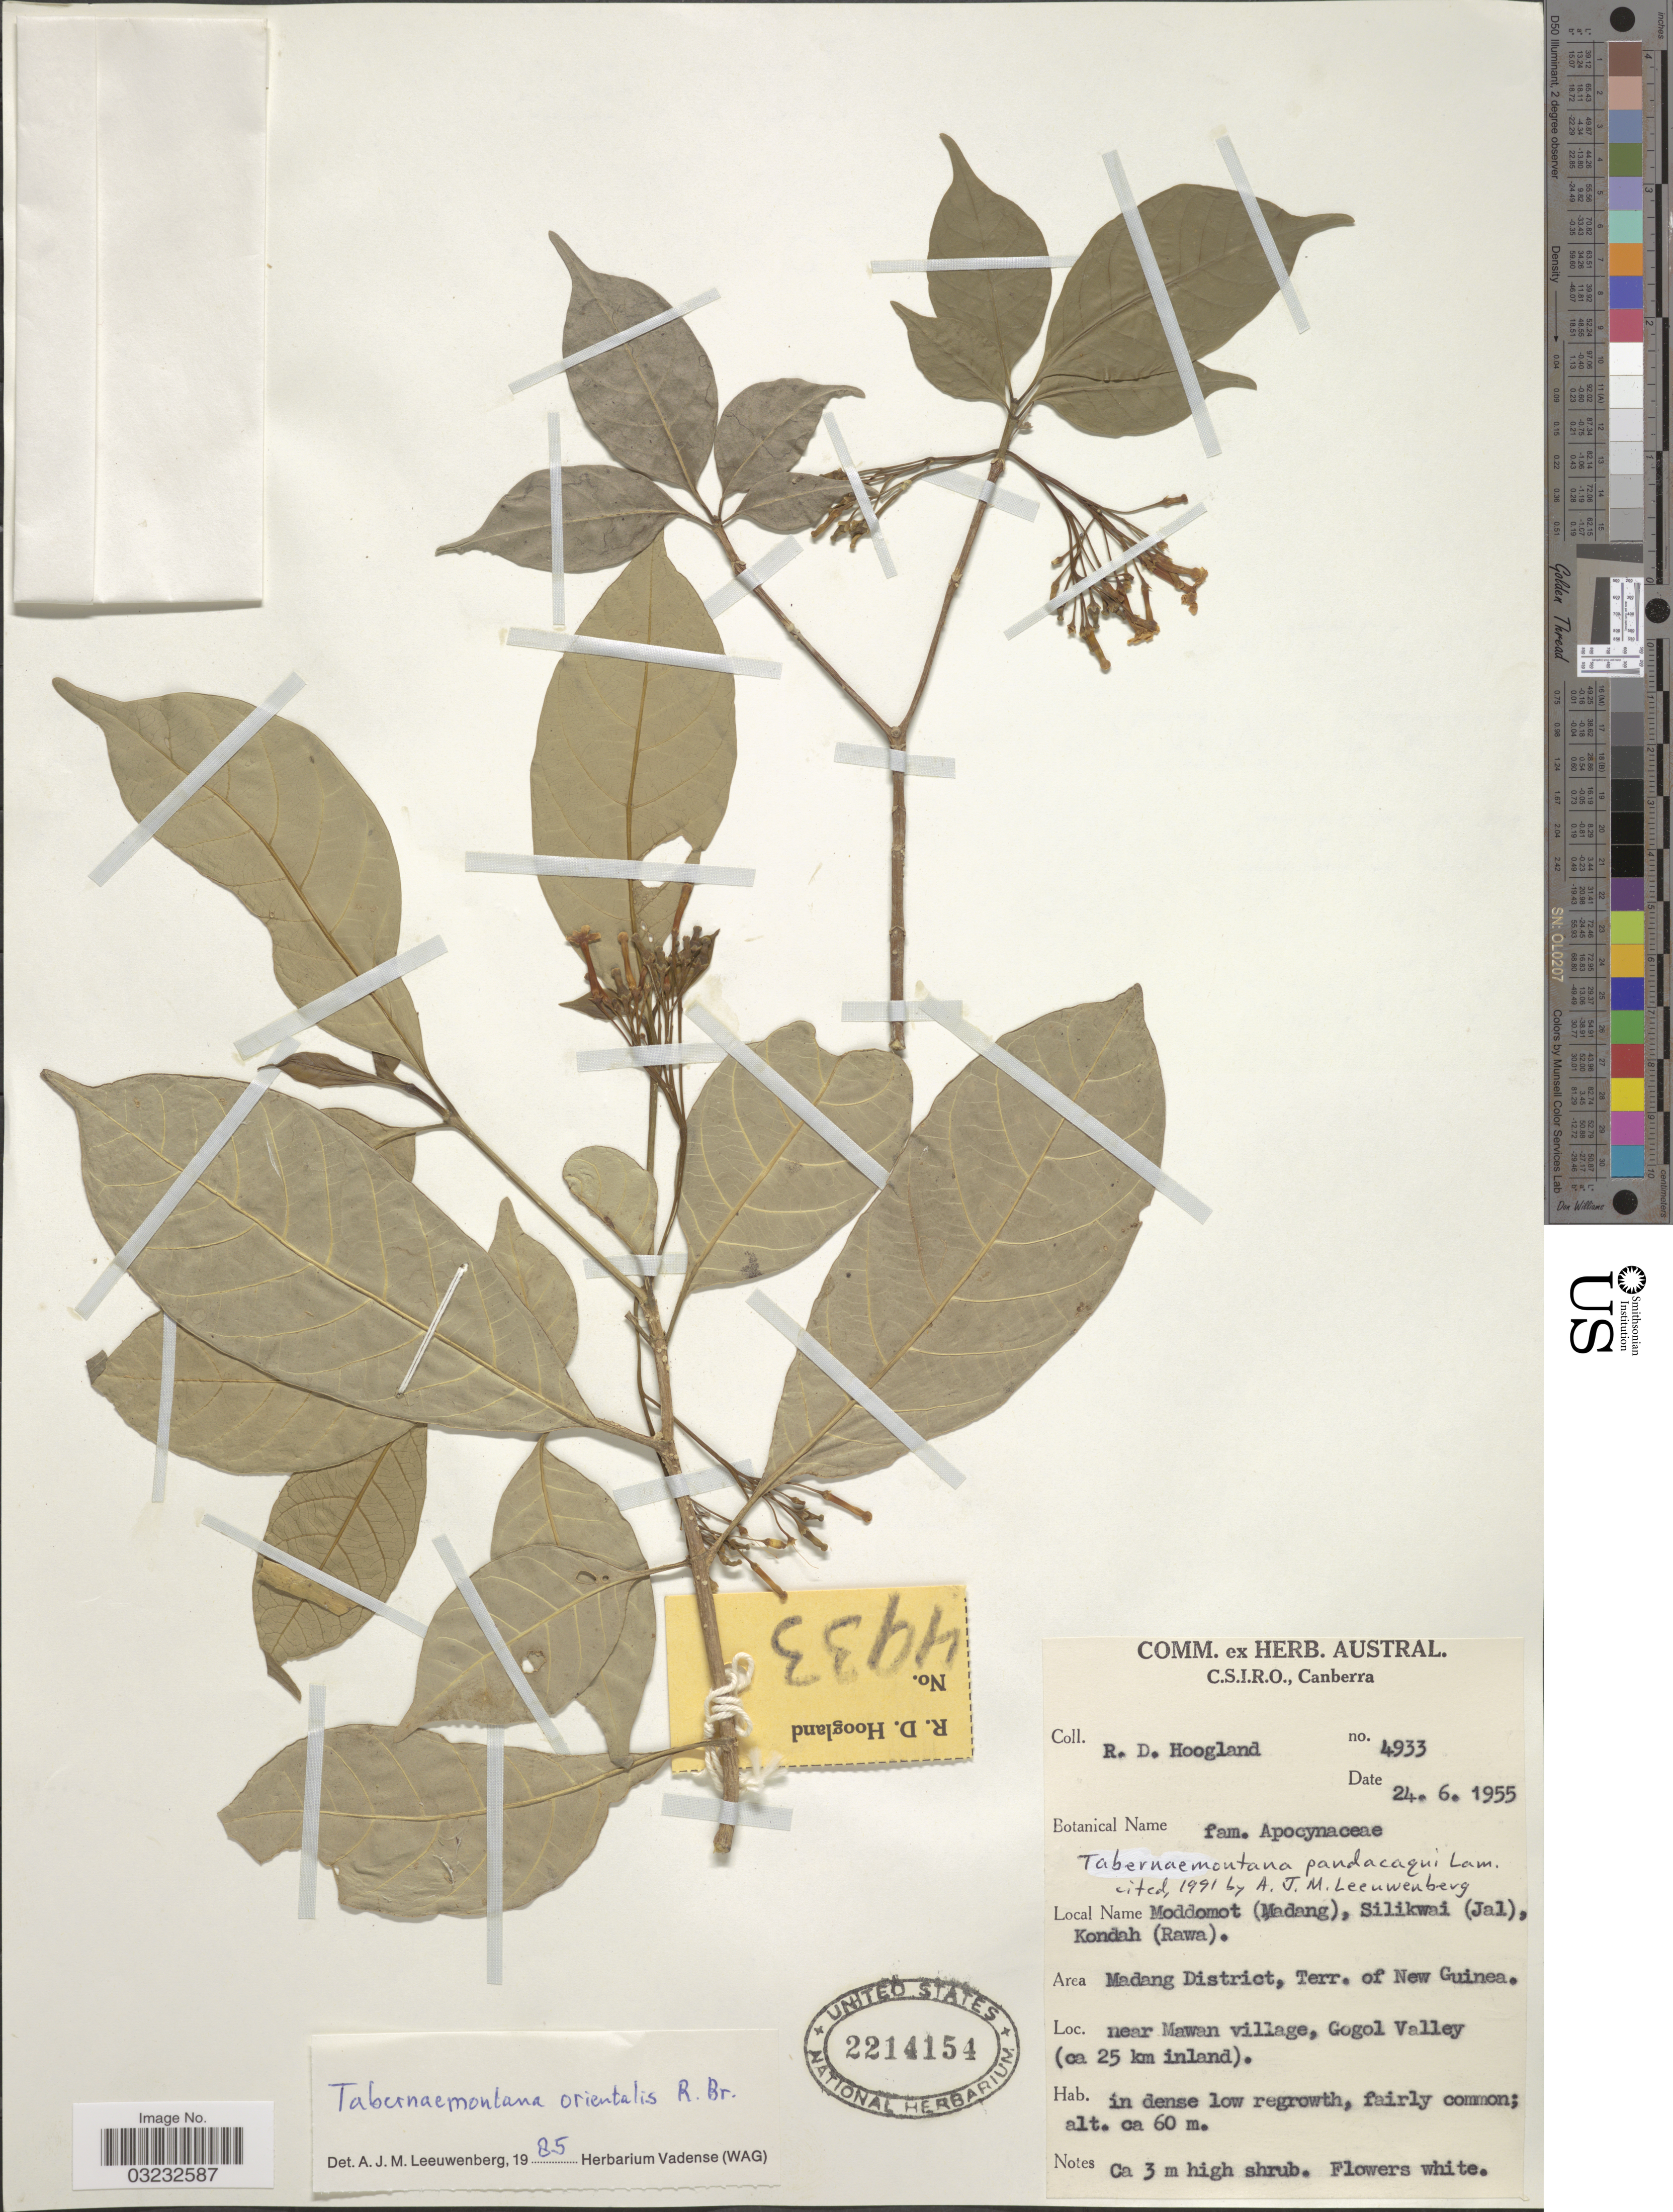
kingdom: Plantae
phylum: Tracheophyta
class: Magnoliopsida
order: Gentianales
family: Apocynaceae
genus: Tabernaemontana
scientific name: Tabernaemontana pandacaqui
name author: Poir.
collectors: R. D. Hoogland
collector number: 4933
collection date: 1955-06-24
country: Papua New Guinea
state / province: Madang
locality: Area Madang District, Terr. of New Guinea. Near Mawan village, Gogol Valley (ca 25 km inland).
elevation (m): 60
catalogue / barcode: US 2214154